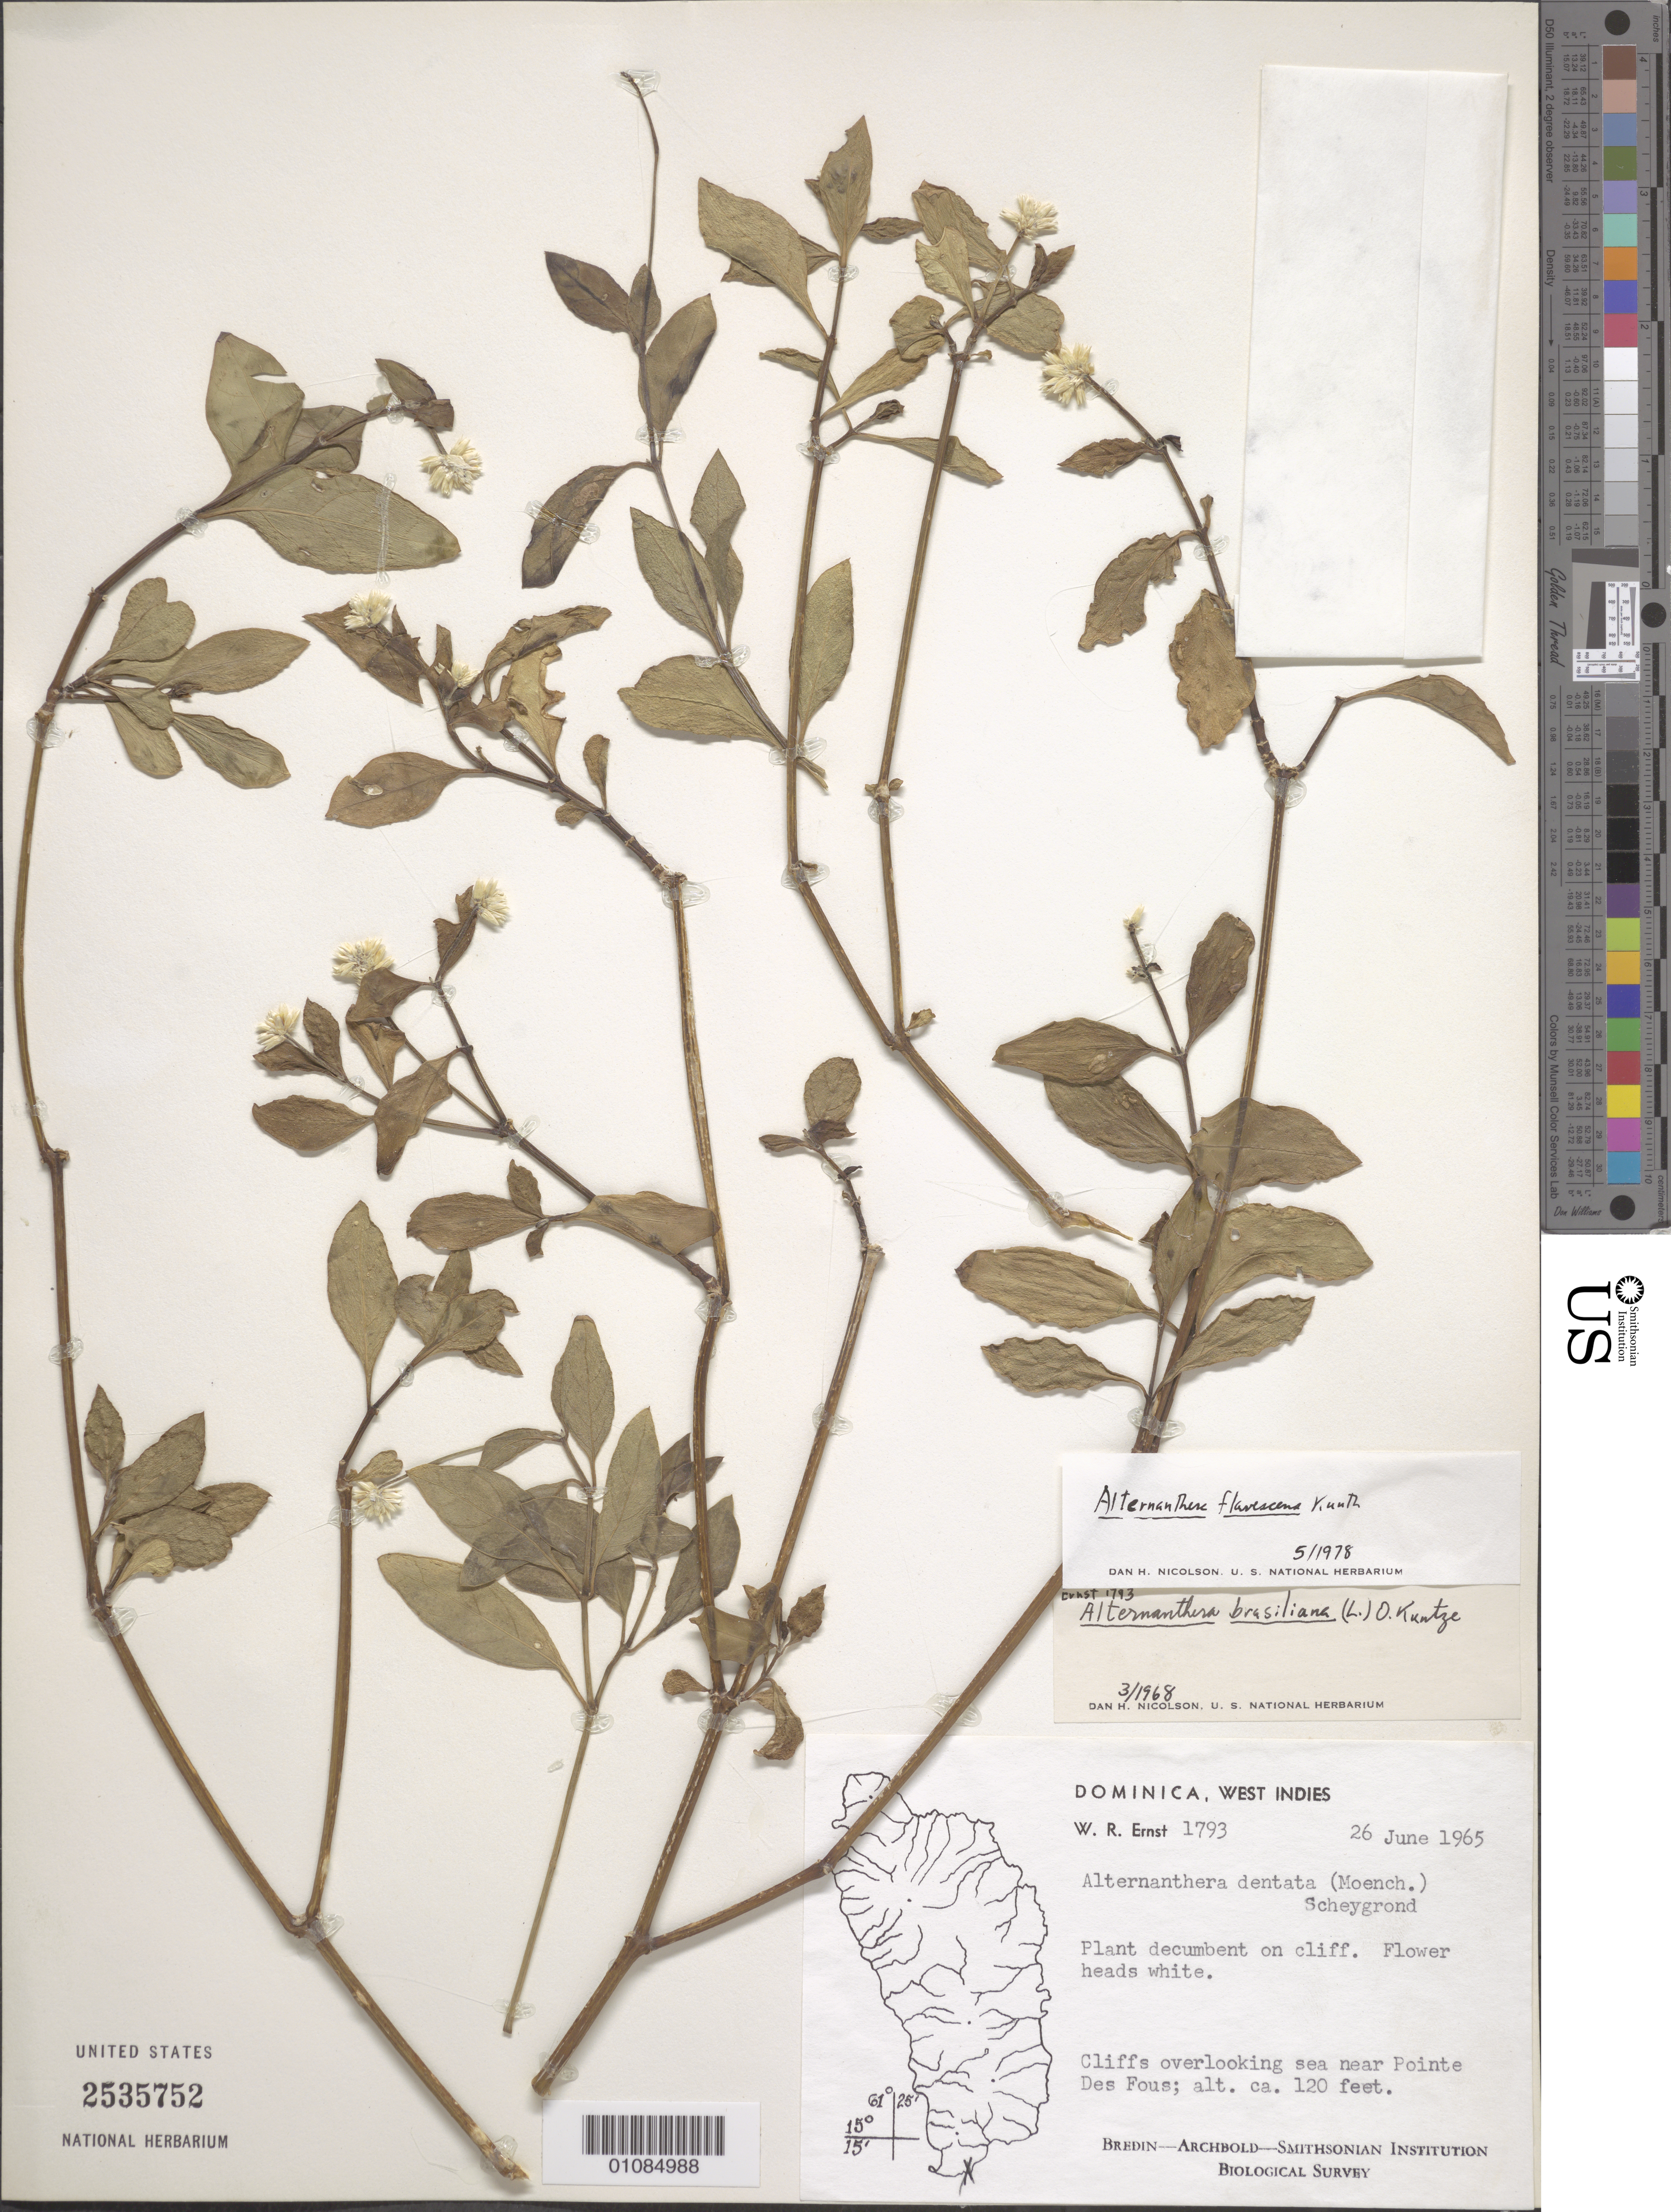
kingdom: Plantae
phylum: Tracheophyta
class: Magnoliopsida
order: Caryophyllales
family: Amaranthaceae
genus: Alternanthera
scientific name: Alternanthera flavescens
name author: Kunth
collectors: W. R. Ernst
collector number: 1793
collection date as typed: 26 Jun 1965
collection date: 1965-06-26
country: Dominica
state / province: St. Mark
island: Dominica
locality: Near POinte Des Fous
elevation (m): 37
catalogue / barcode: US 2535752